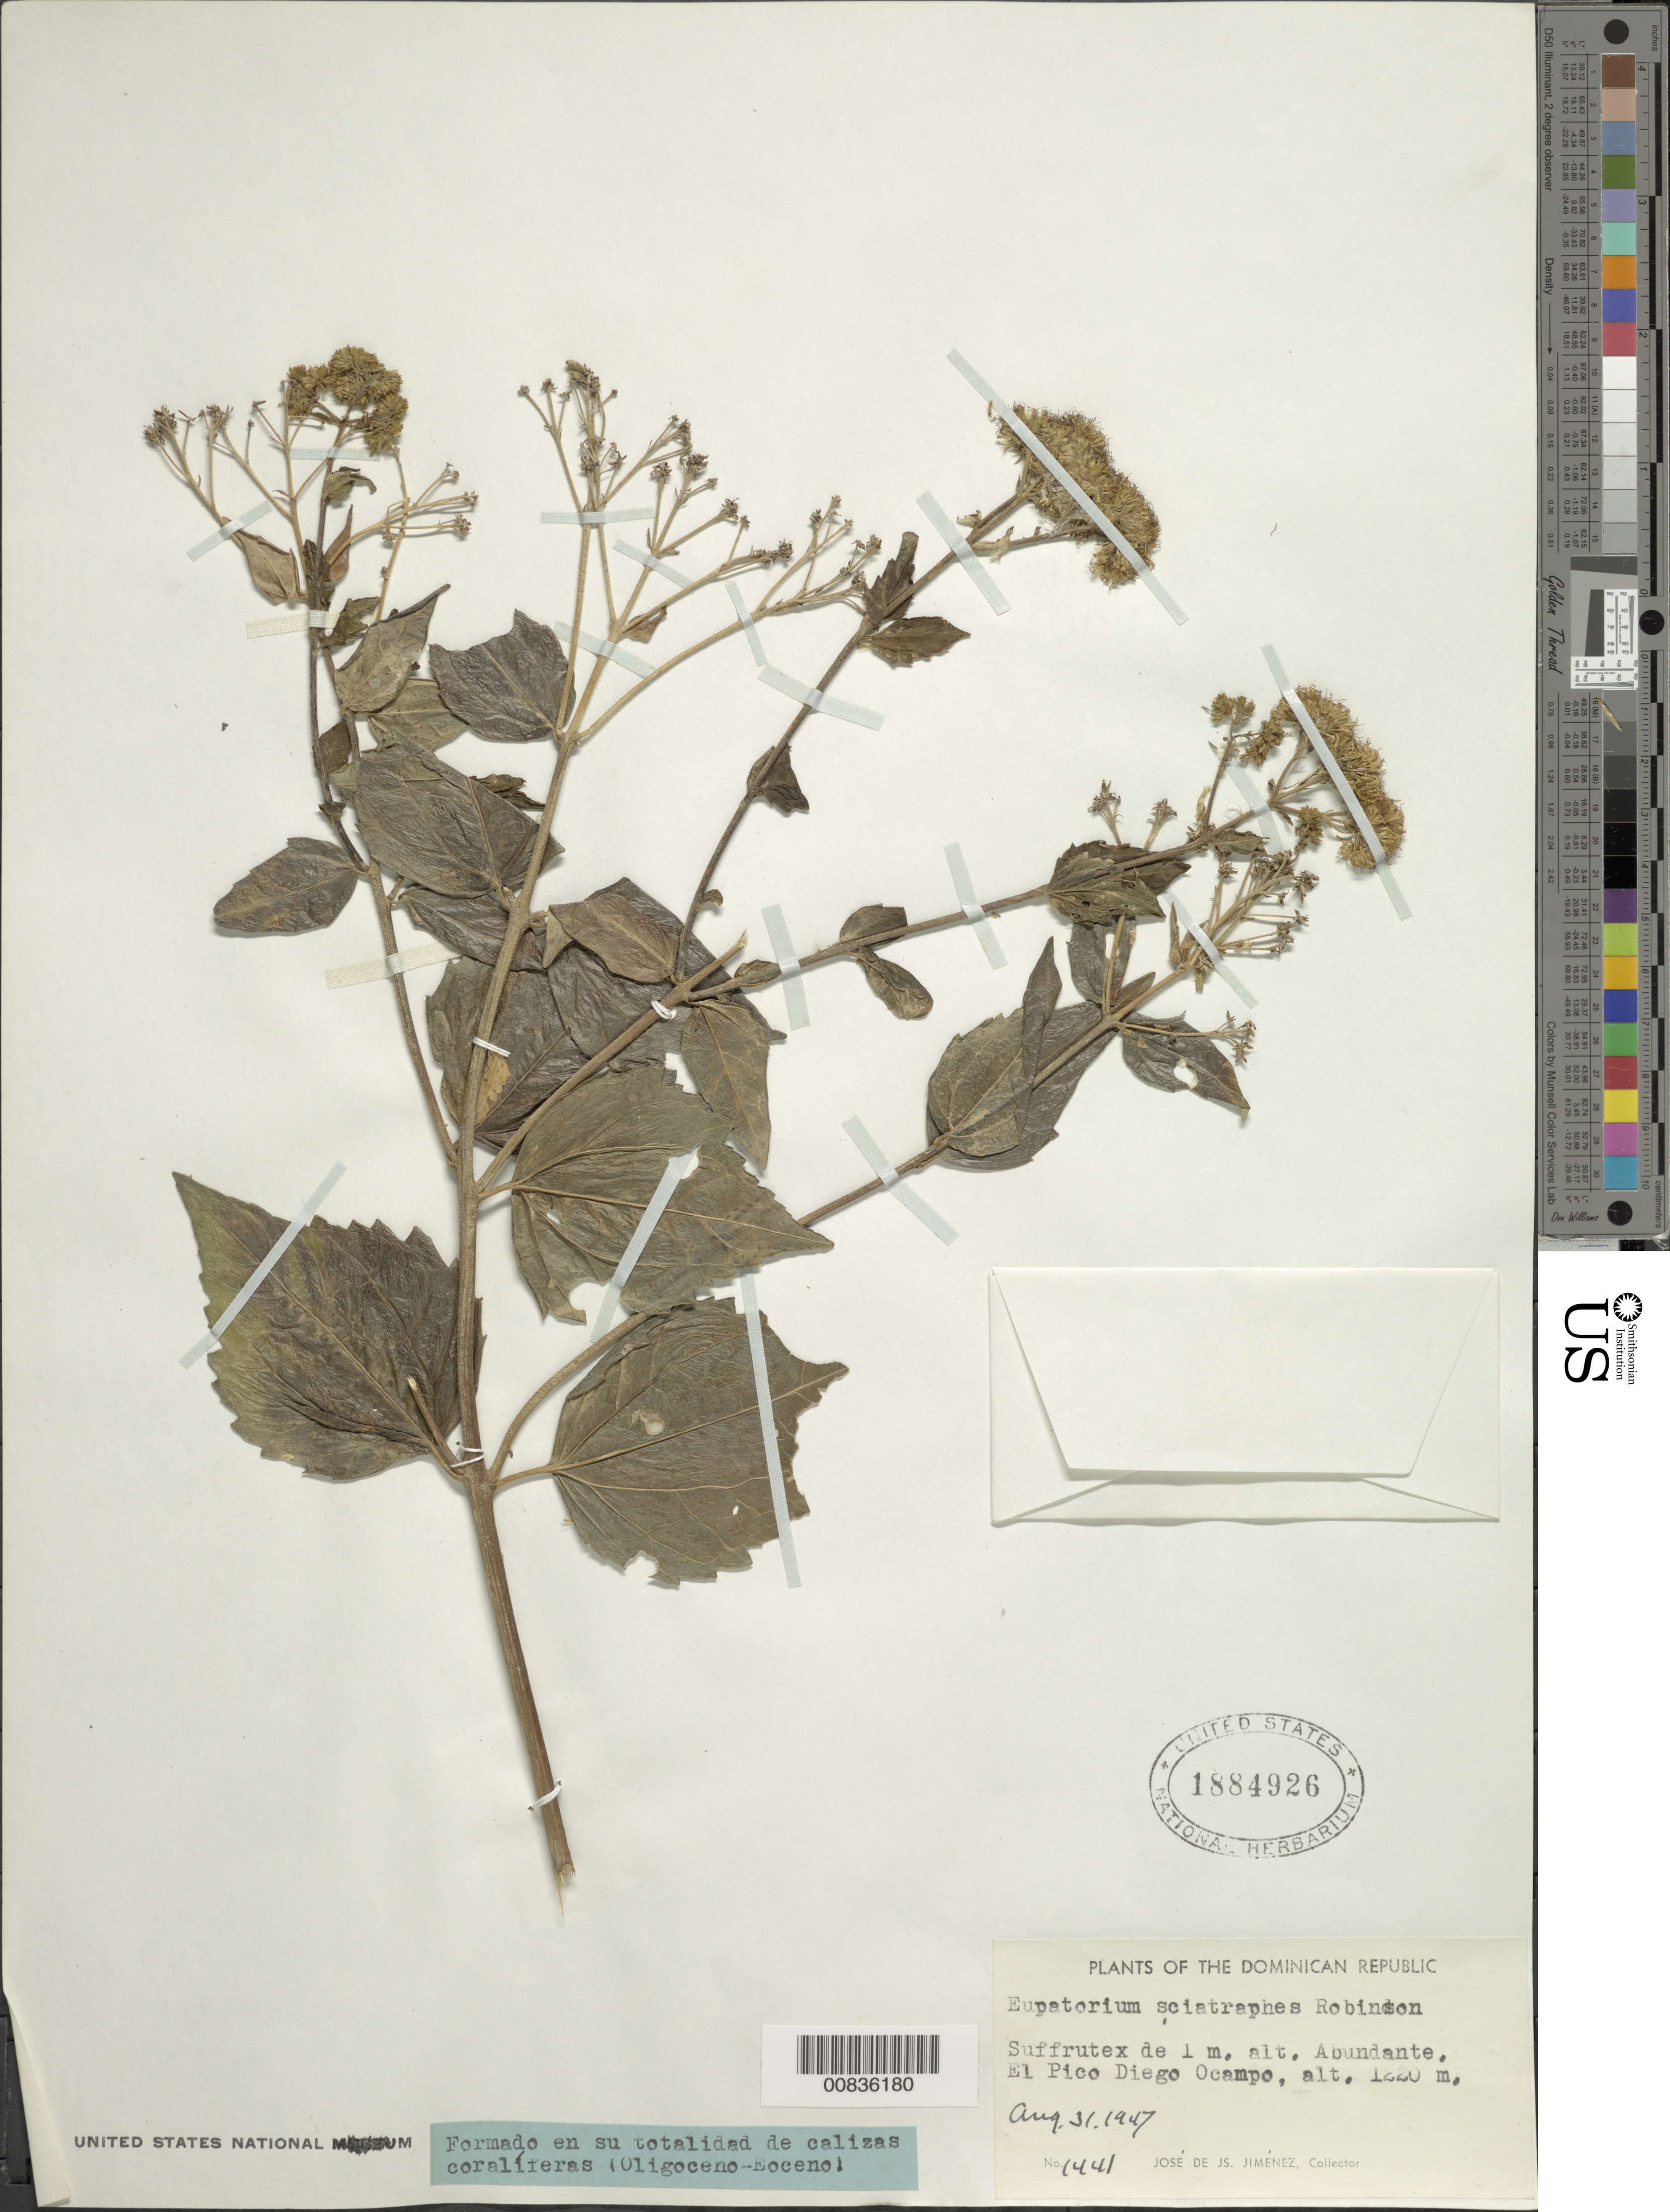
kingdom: Plantae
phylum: Tracheophyta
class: Magnoliopsida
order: Asterales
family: Asteraceae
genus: Koanophyllon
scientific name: Koanophyllon sciatraphes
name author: (B.L. Rob.) R.M. King & H. Rob.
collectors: J. J. Jiménez Almonte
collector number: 1441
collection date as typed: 31 Aug 1947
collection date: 1947-08-31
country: Dominican Republic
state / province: Santiago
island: Hispaniola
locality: El Pico Diego de Ocampo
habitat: Formado en su totalidad de calizas coralíferas (oligoceno-eoceno)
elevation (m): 1220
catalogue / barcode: US 1884926